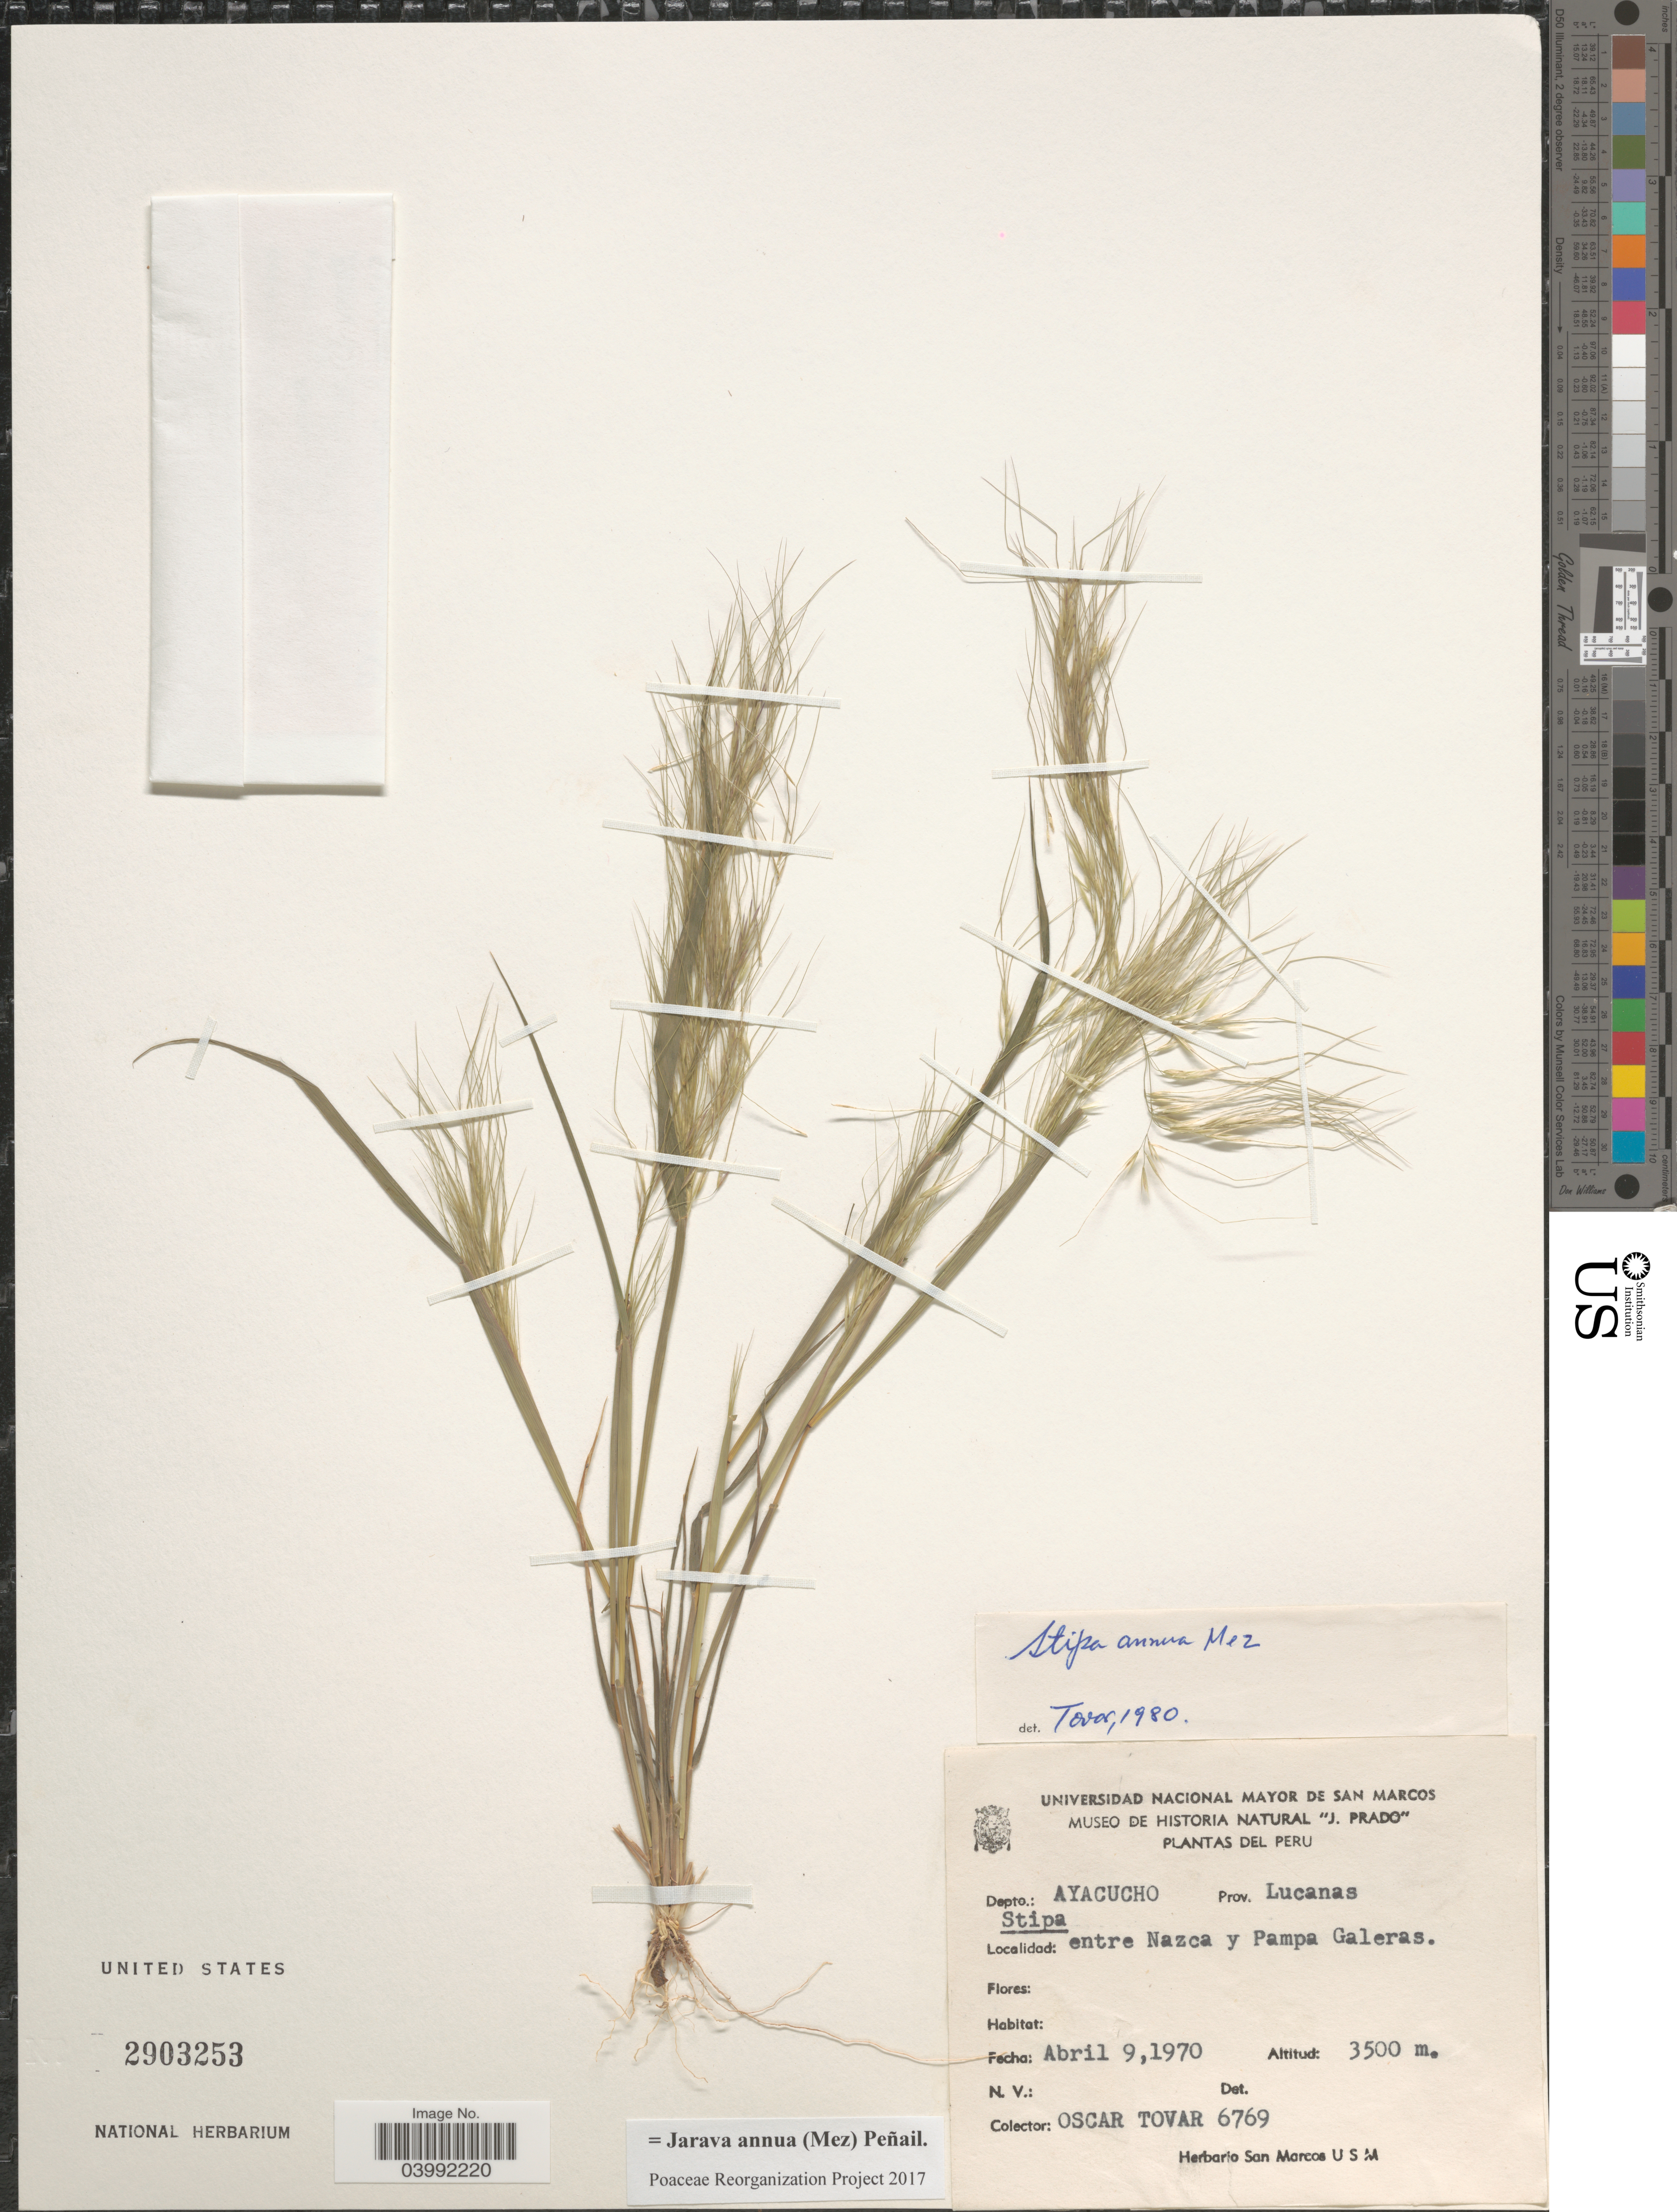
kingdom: Plantae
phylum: Tracheophyta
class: Liliopsida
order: Poales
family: Poaceae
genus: Jarava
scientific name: Jarava annua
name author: Mez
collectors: Ó. Tovar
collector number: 6769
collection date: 1970-04-09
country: Peru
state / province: Ayacucho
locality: Depto.: Ayacucho. Prov. Lucanas. Entre Nazca y Pampa Galeras.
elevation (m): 3500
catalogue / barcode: US 2903253